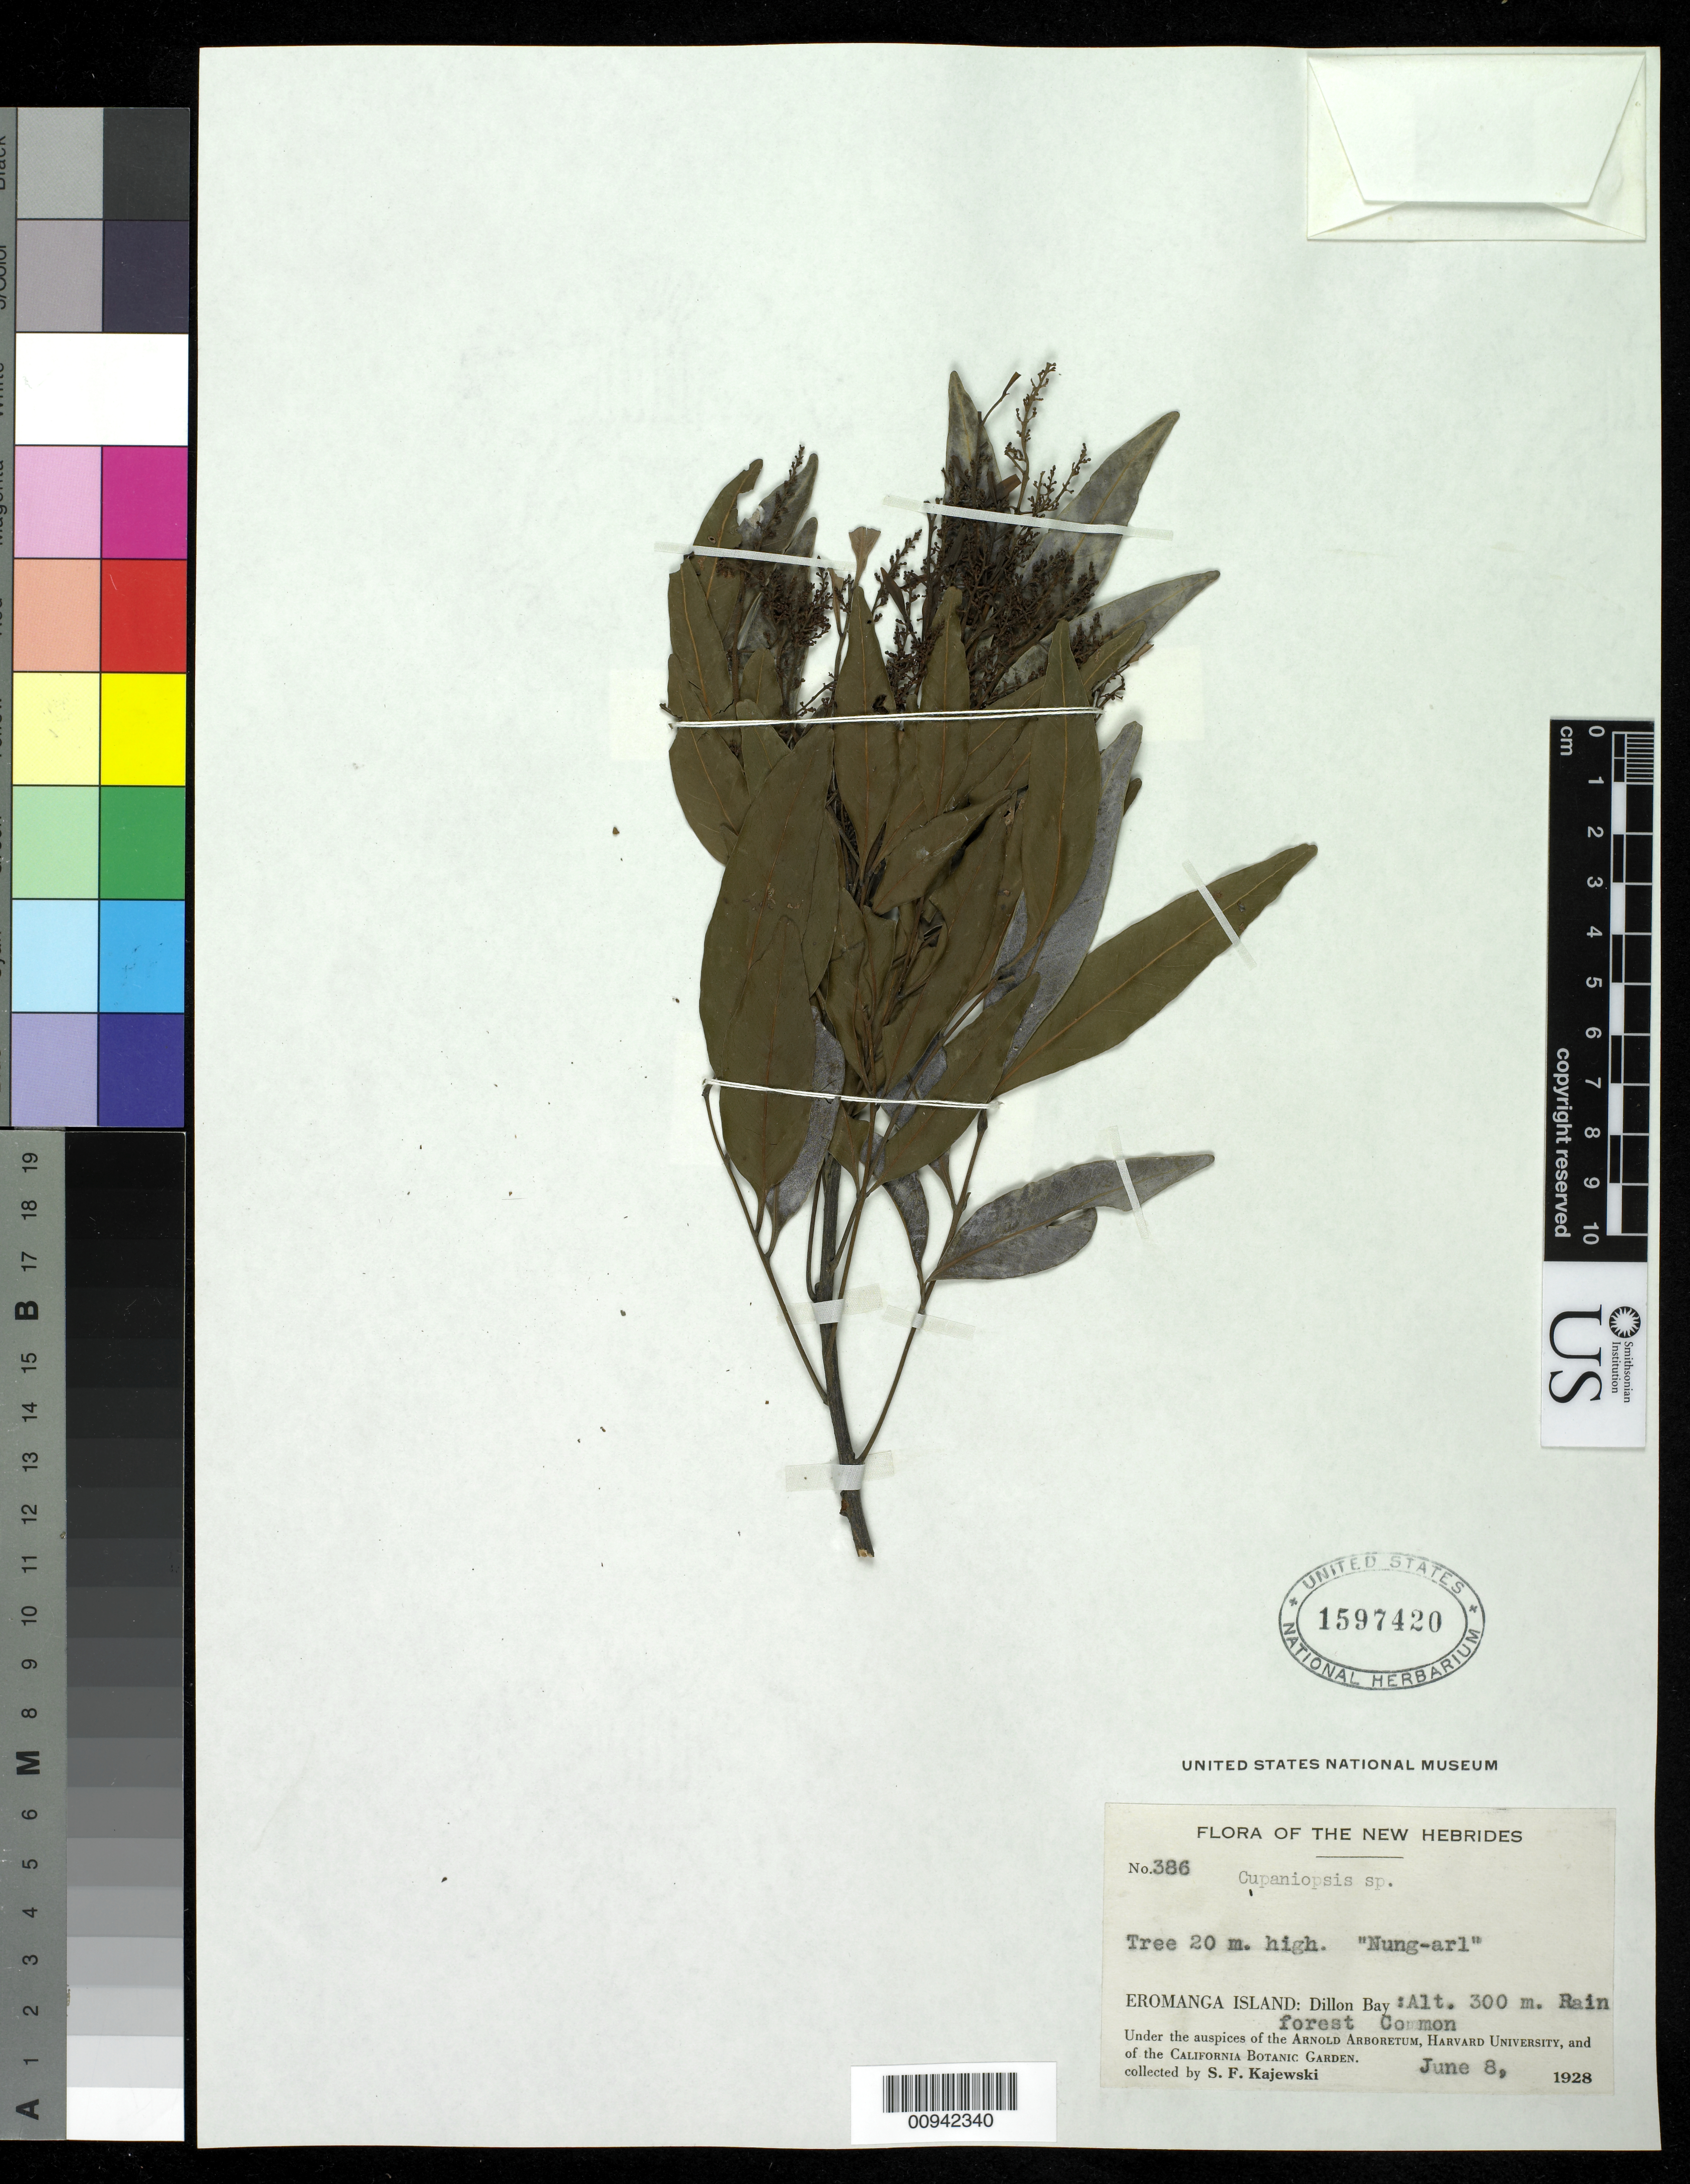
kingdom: Plantae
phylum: Tracheophyta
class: Magnoliopsida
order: Sapindales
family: Sapindaceae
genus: Cupaniopsis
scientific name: Cupaniopsis sp.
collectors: S. Kajewski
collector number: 386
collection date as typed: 08 Jun 1928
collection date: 1928-06-08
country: Vanuatu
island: Erromango [Eromanga]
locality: Dillon Bay rain forest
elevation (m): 300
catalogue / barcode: US 1597420